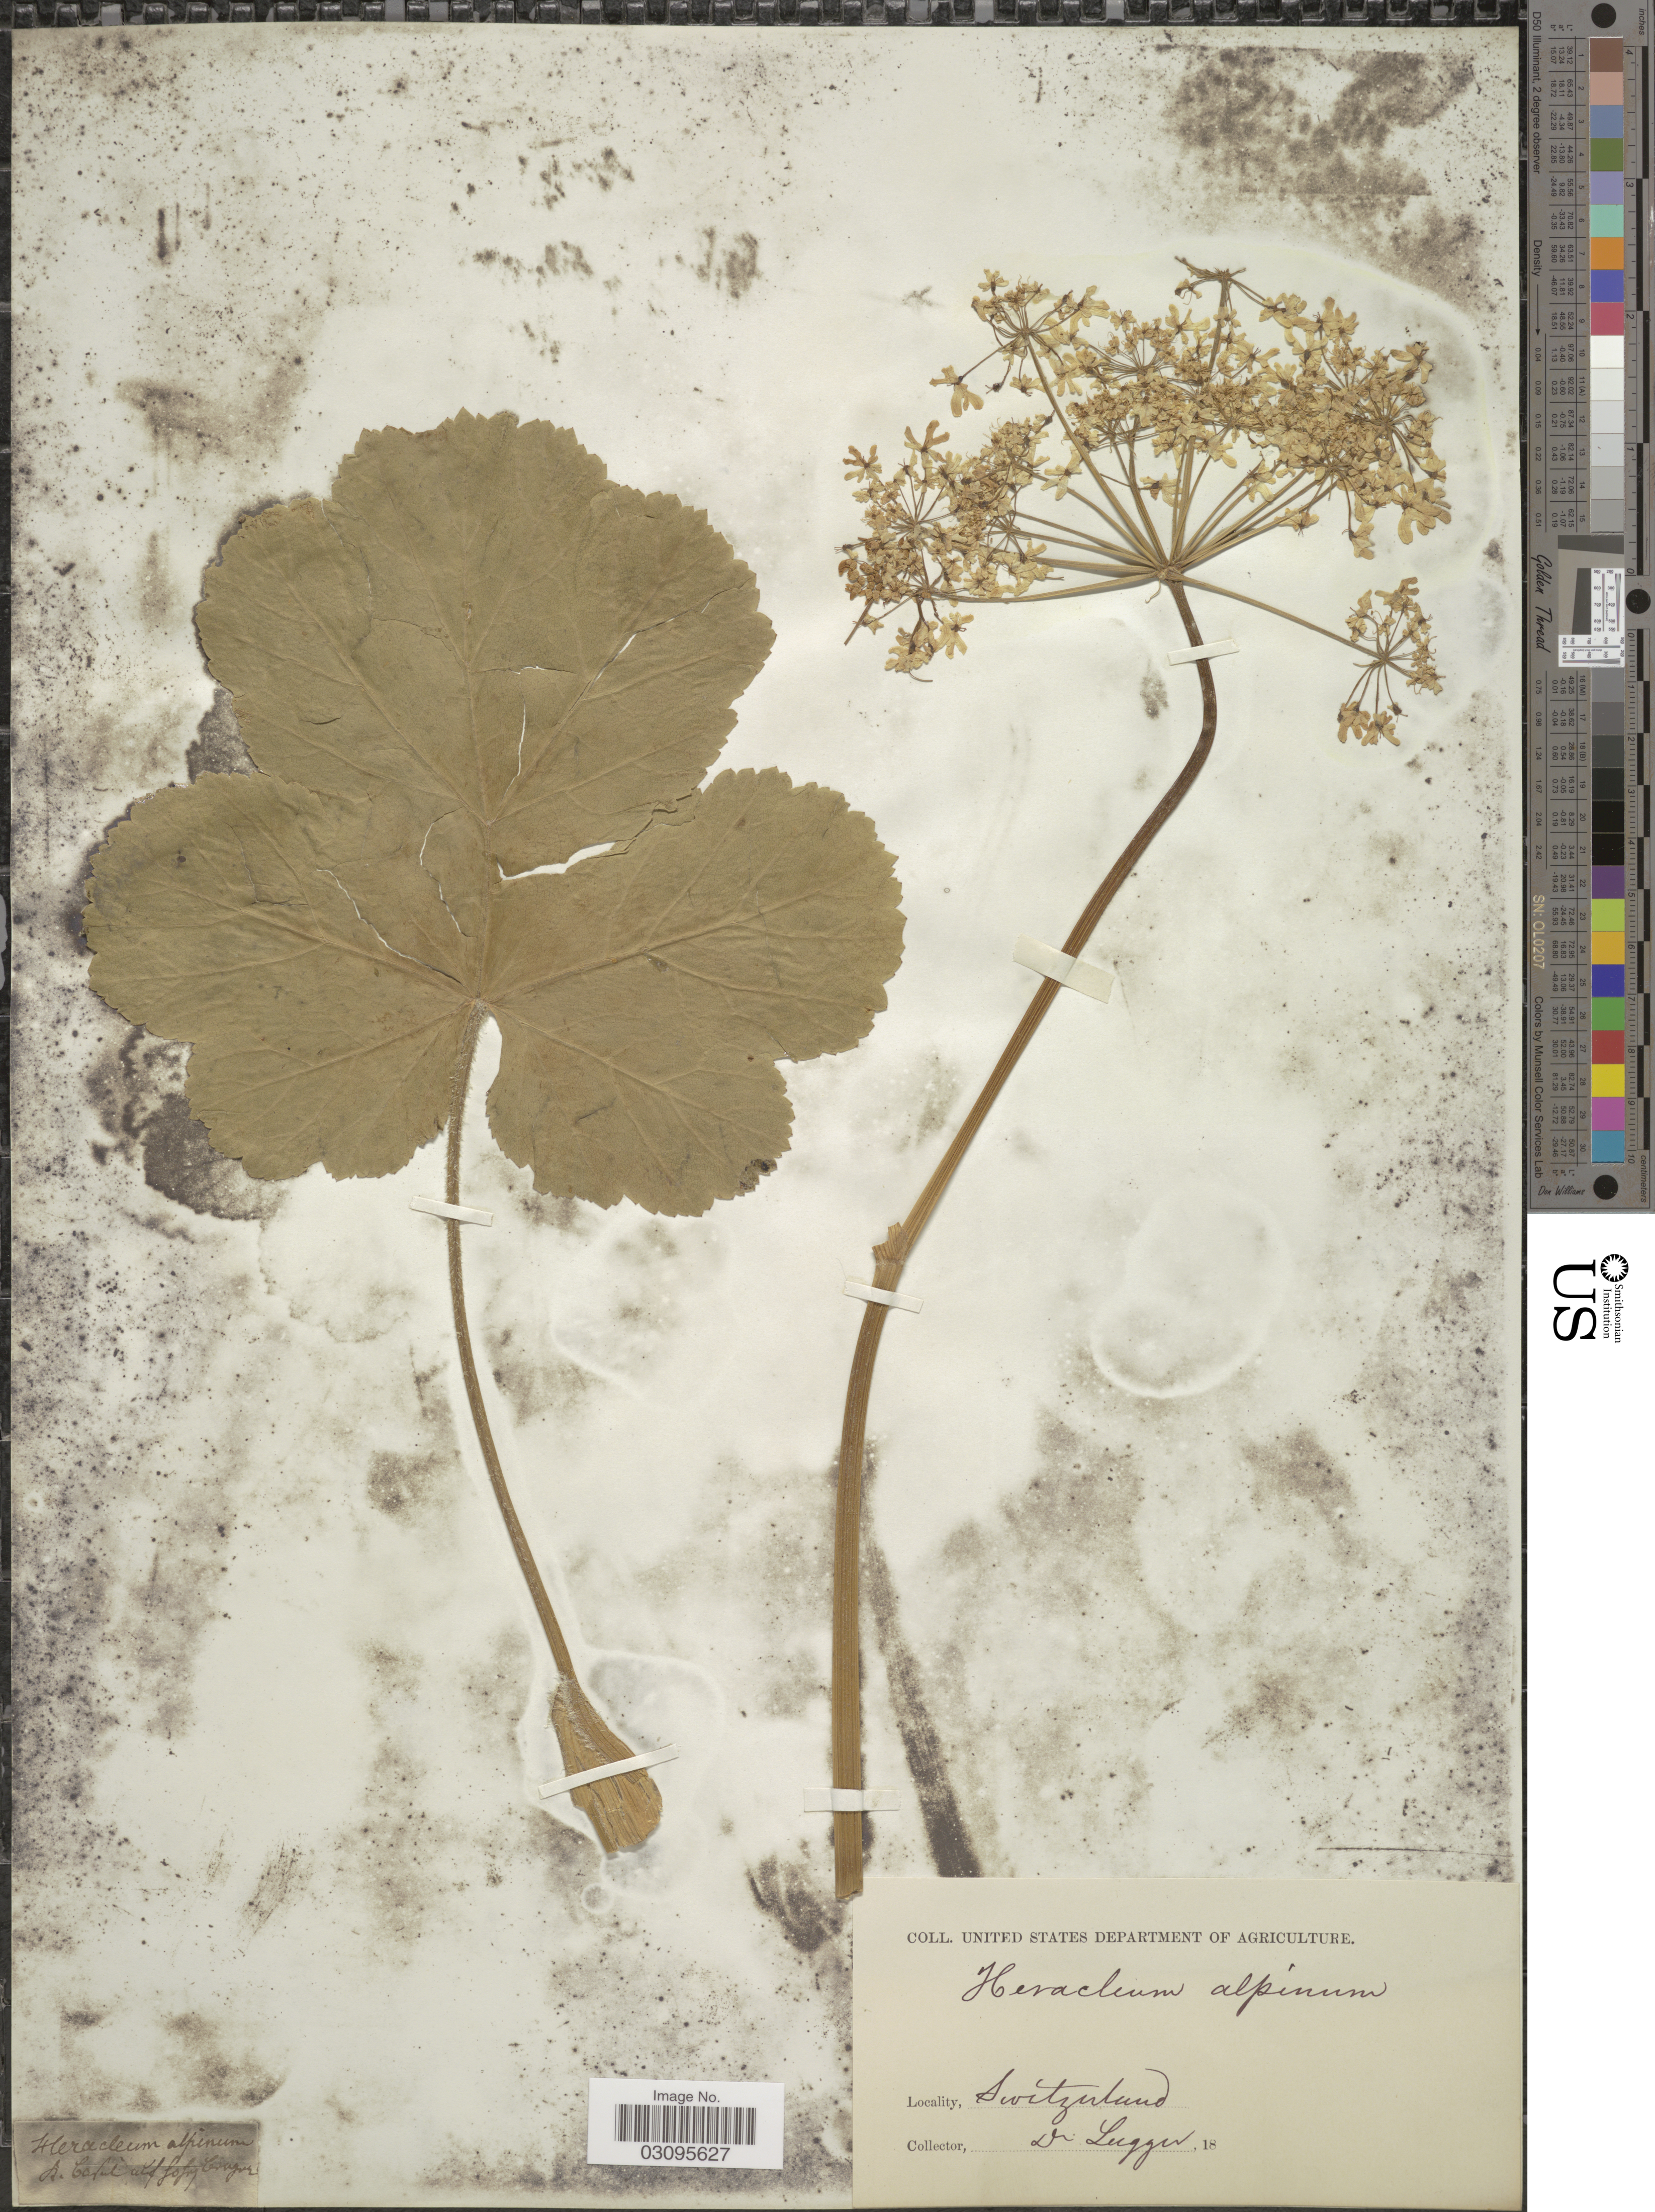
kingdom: Plantae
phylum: Tracheophyta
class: Magnoliopsida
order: Apiales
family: Apiaceae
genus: Heracleum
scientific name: Heracleum alpinum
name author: L.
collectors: F. J. Lagger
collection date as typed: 18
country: Switzerland